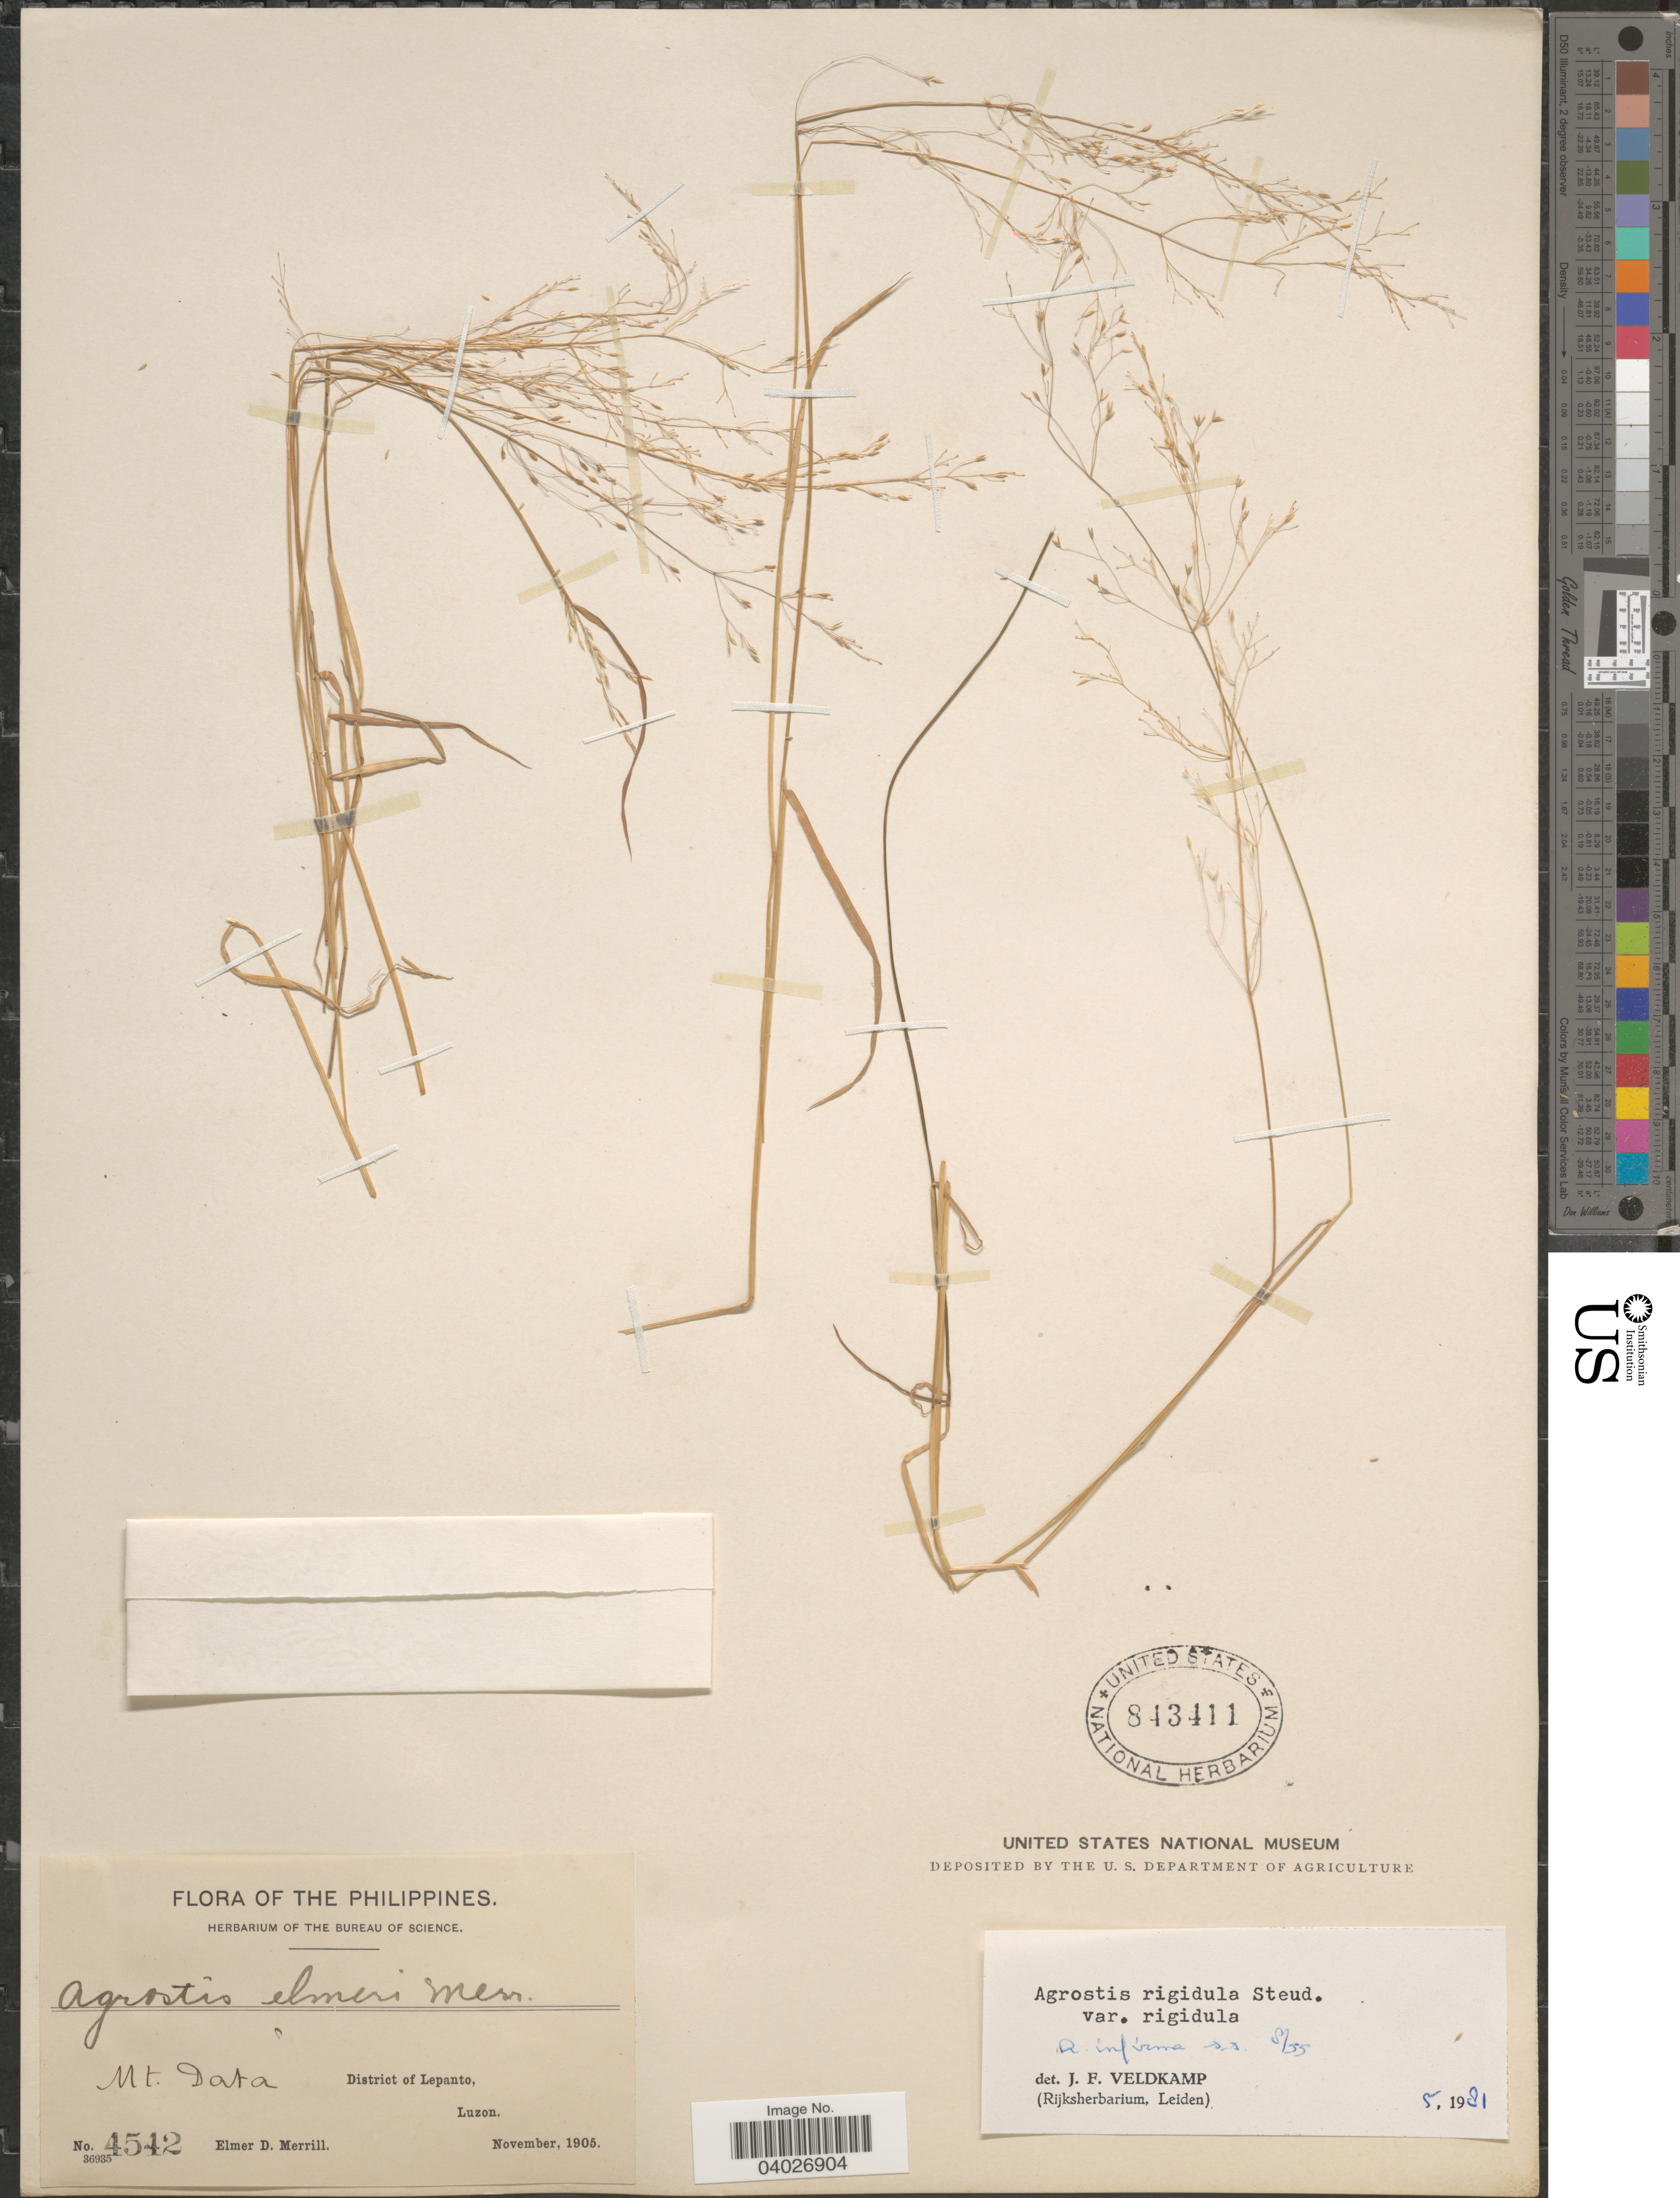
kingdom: Plantae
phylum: Tracheophyta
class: Liliopsida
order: Poales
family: Poaceae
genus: Agrostis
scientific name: Agrostis infirma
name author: Büse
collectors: E. D. Merrill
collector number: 4542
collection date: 1905-11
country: Philippines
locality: Mt. Data. District of Lepanto, Luzon.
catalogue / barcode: US 843411